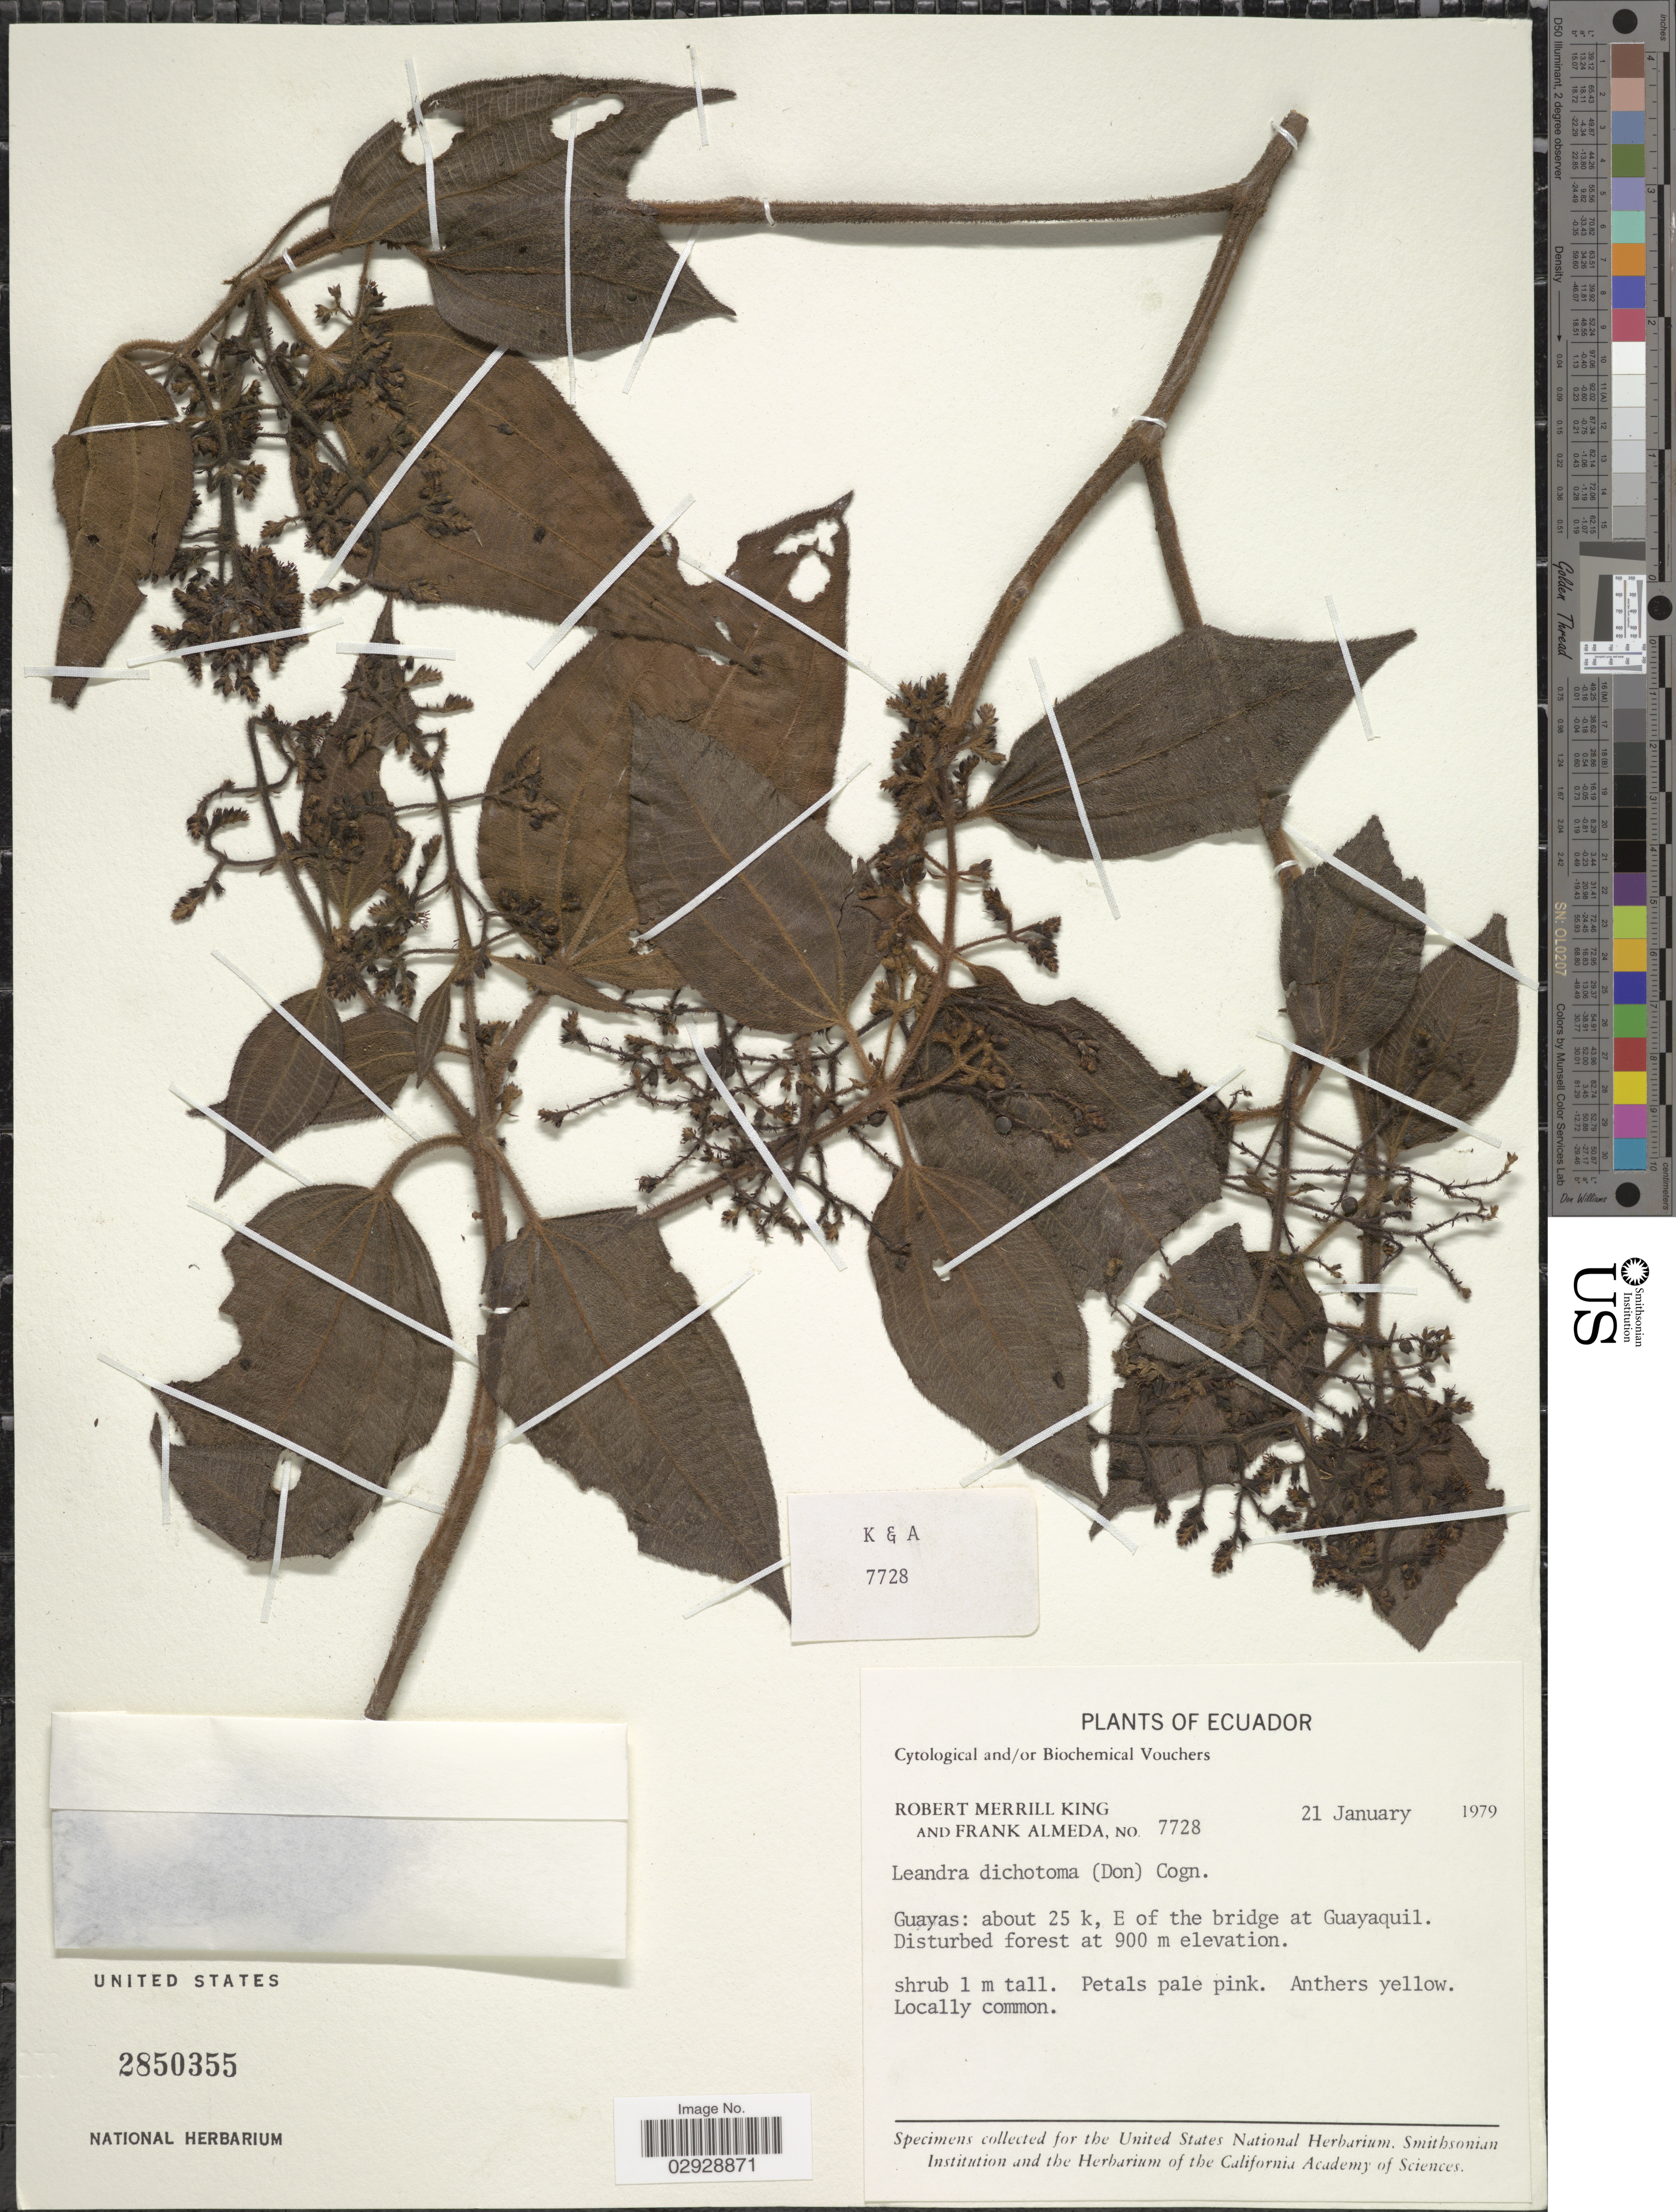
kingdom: Plantae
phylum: Tracheophyta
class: Magnoliopsida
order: Myrtales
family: Melastomataceae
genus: Leandra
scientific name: Leandra dichotoma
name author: (D. Don) Cogn.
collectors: R. M. King & F. Almeda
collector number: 7728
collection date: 1979-01-21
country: Ecuador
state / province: Guayas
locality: About 25 k, E of the bridge at Guayaquil.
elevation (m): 900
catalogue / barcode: US 2850355